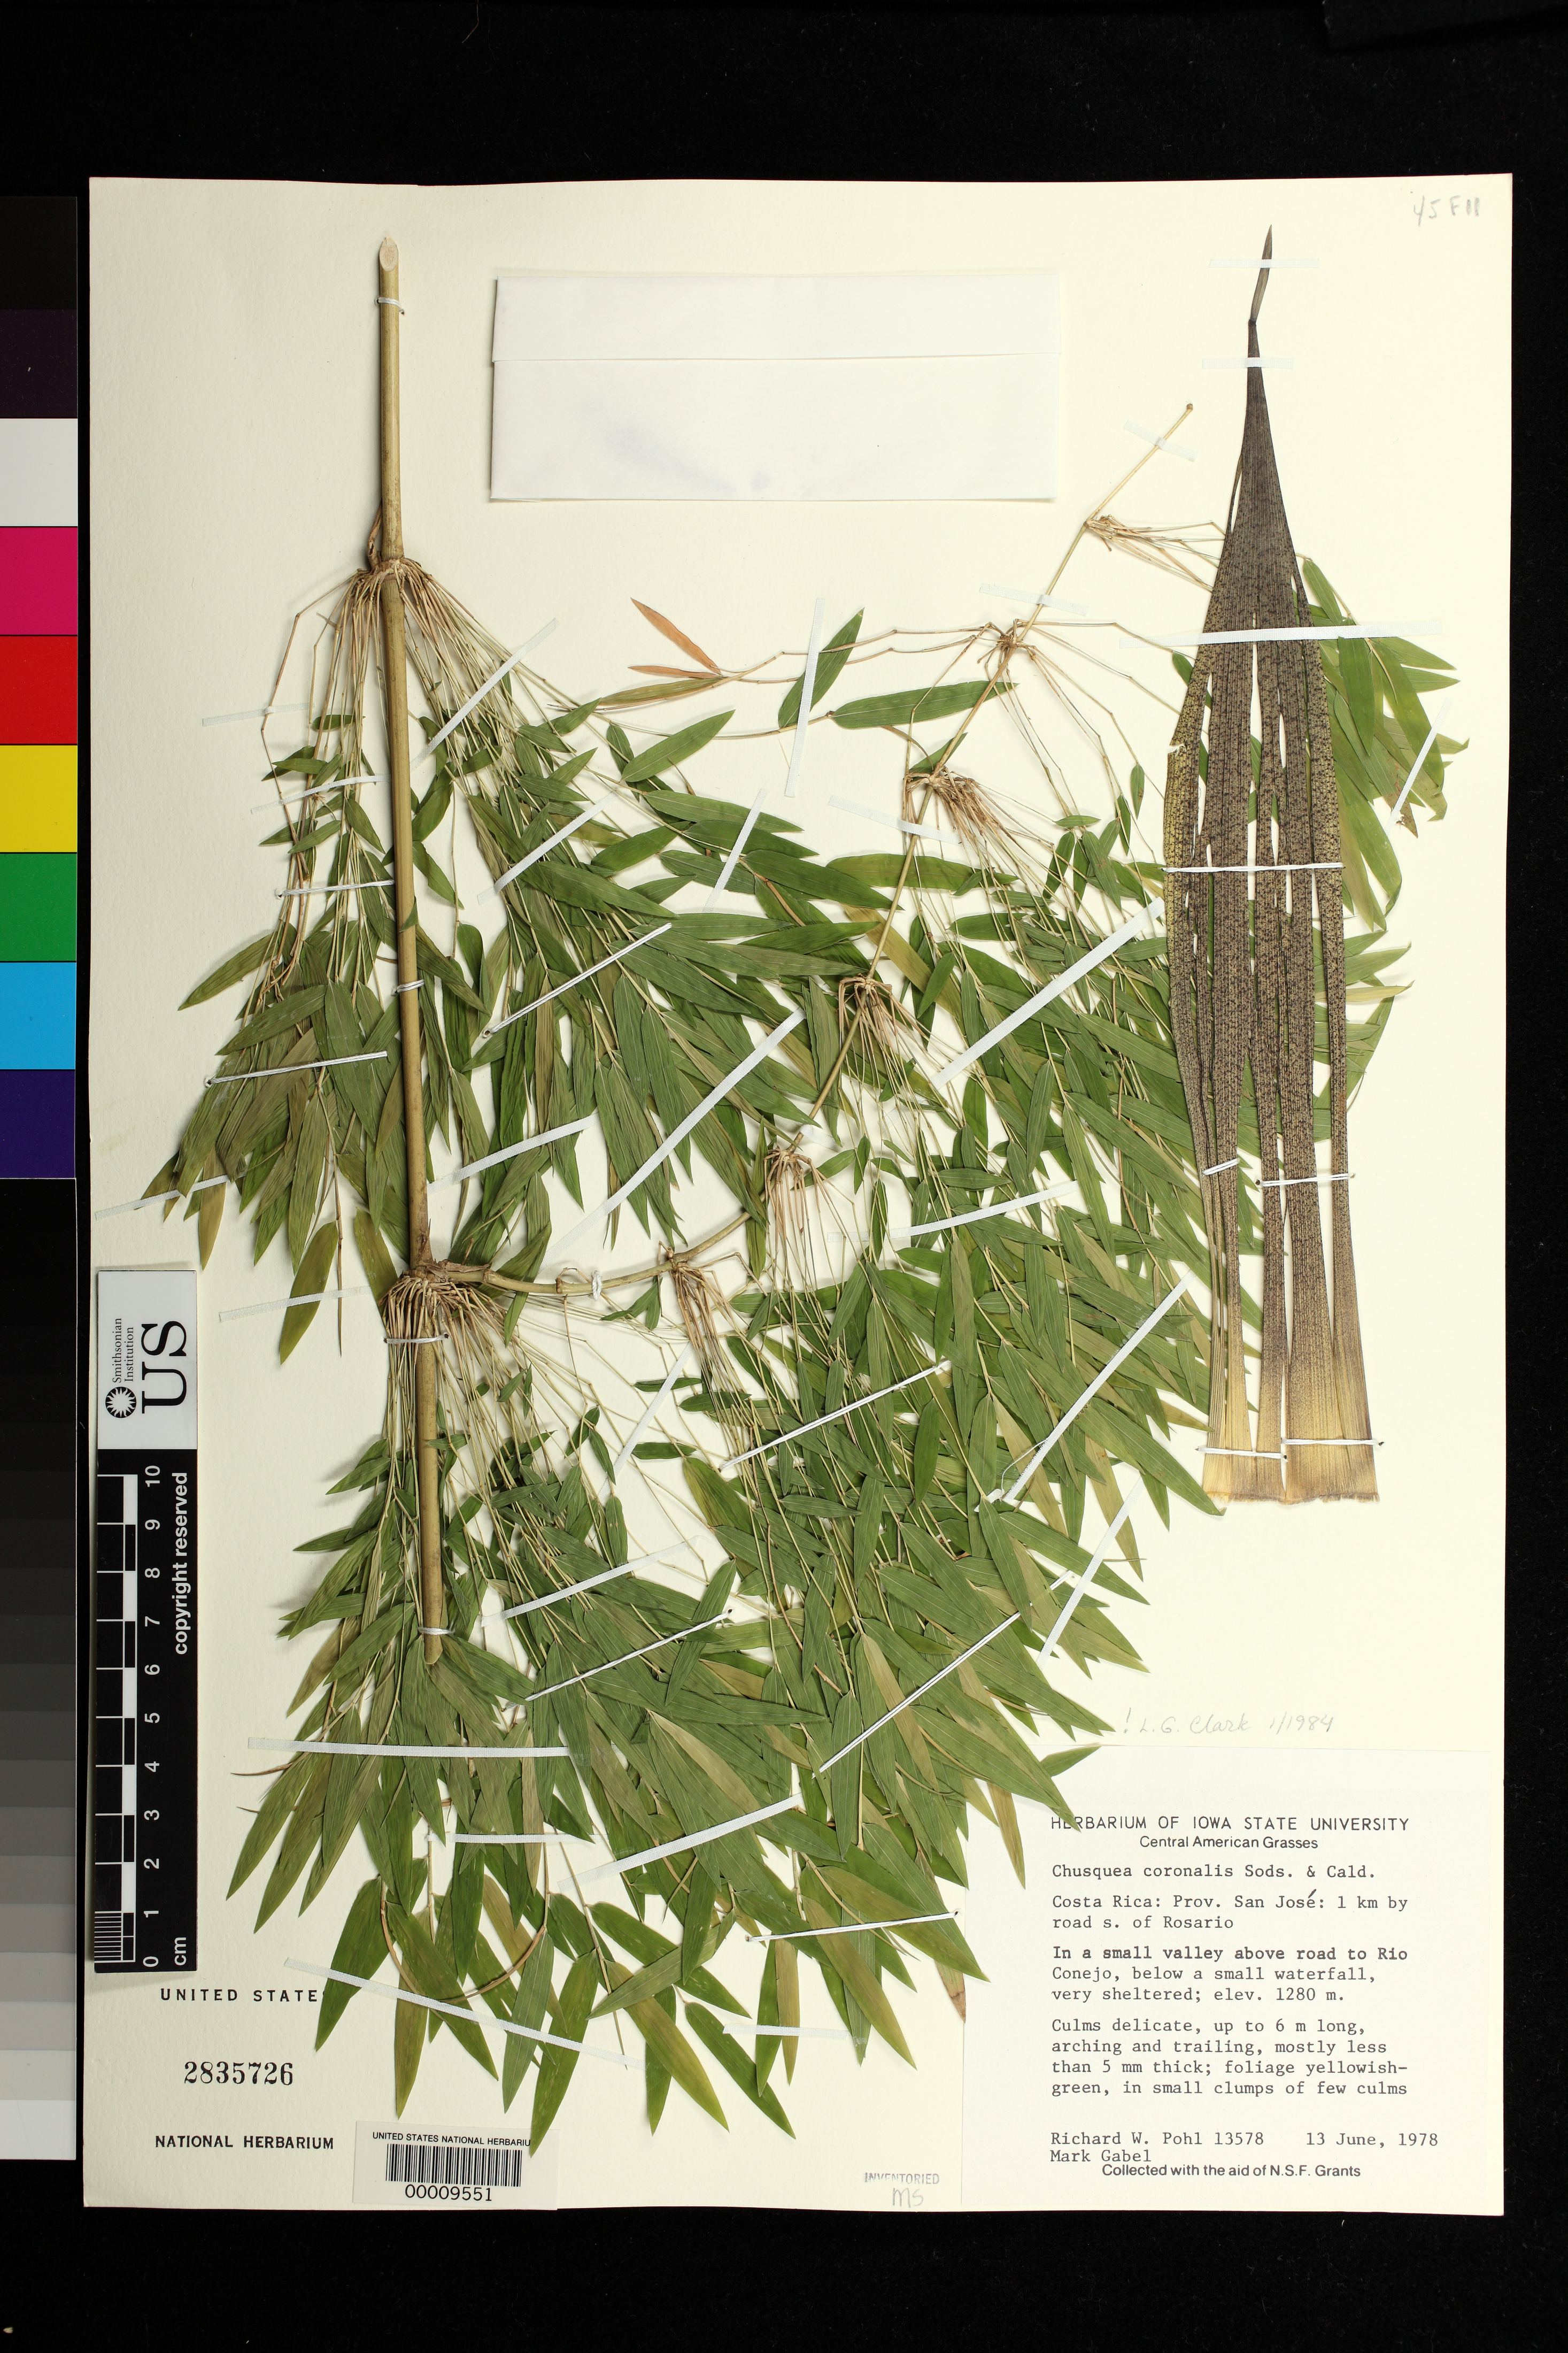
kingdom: Plantae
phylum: Tracheophyta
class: Liliopsida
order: Poales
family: Poaceae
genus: Chusquea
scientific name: Chusquea coronalis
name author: Soderstr. & C. E. Calderón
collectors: R. W. Pohl & M. Gabel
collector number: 13578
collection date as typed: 13 Jun 1978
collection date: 1978-06-13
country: Costa Rica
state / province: San José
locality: Rosario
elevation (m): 1280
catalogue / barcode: US 2835726